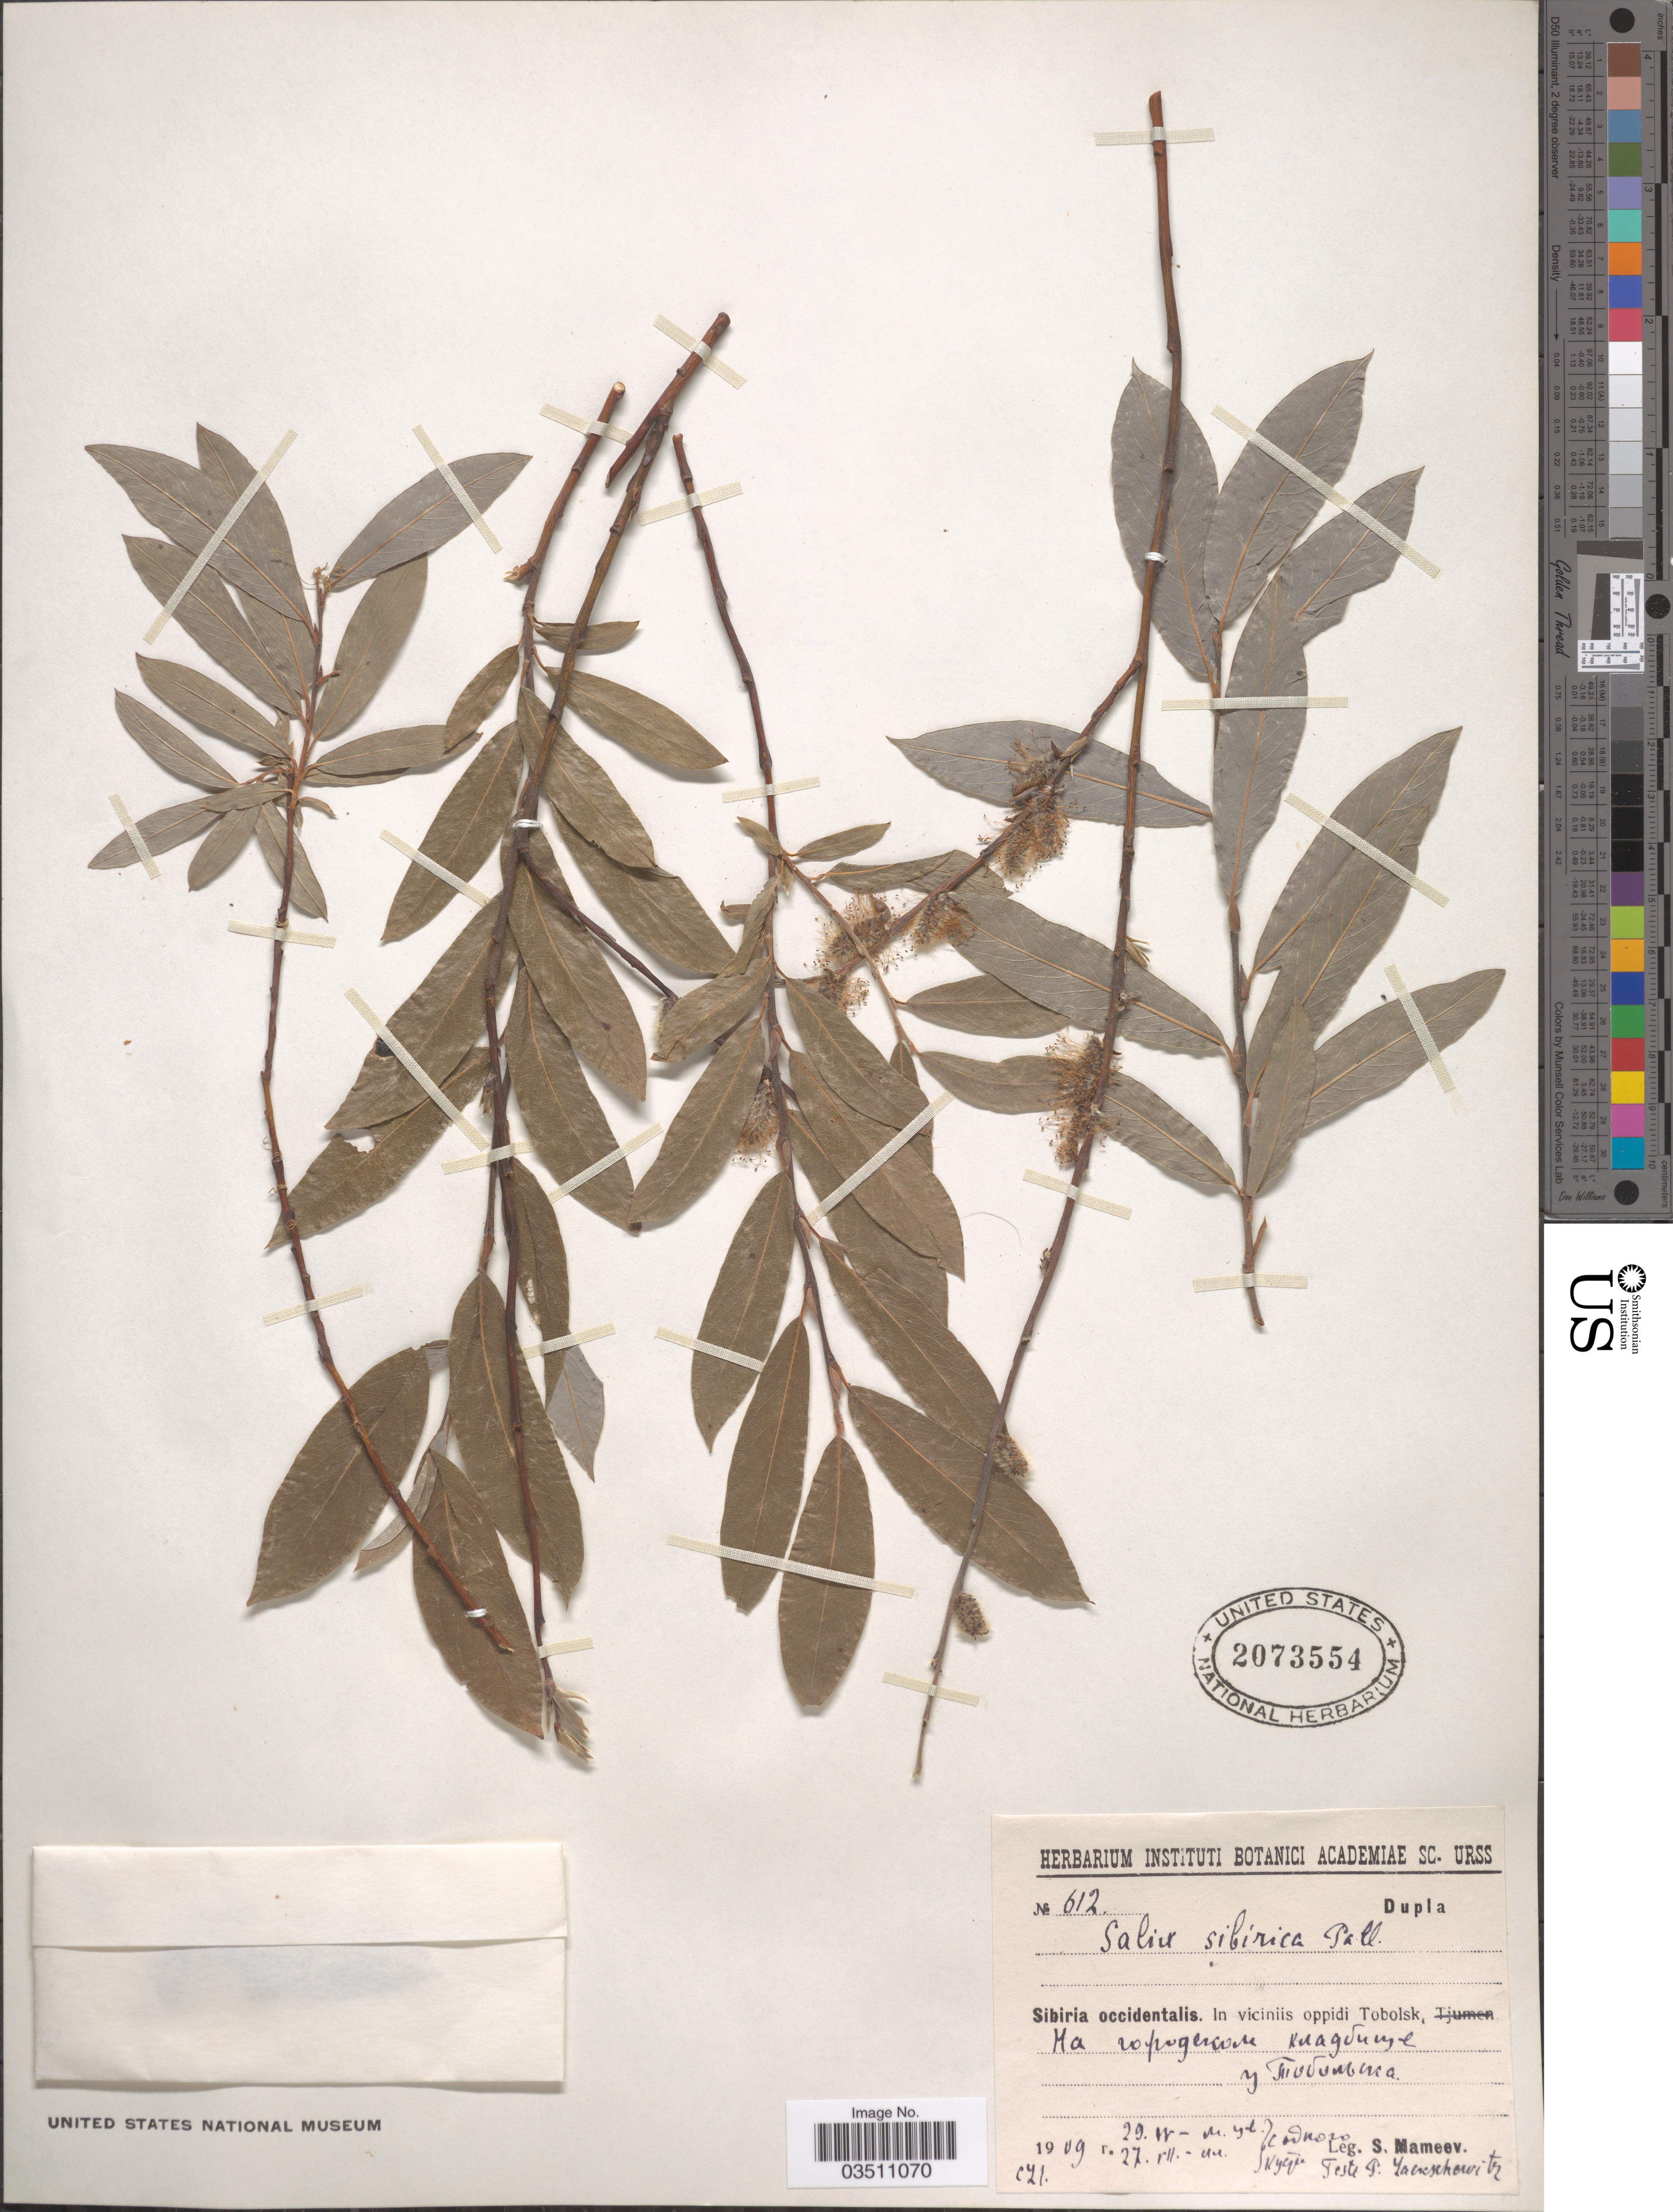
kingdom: Plantae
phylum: Tracheophyta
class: Magnoliopsida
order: Malpighiales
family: Salicaceae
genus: Salix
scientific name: Salix sibirica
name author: Pall.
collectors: S. Mameev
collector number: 612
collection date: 1909-04-29/1909-07-27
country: Russian Federation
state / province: Tyumen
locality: Sibiria occidentalis. In viciniis oppidi Tobolsk, X.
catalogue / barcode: US 2073554